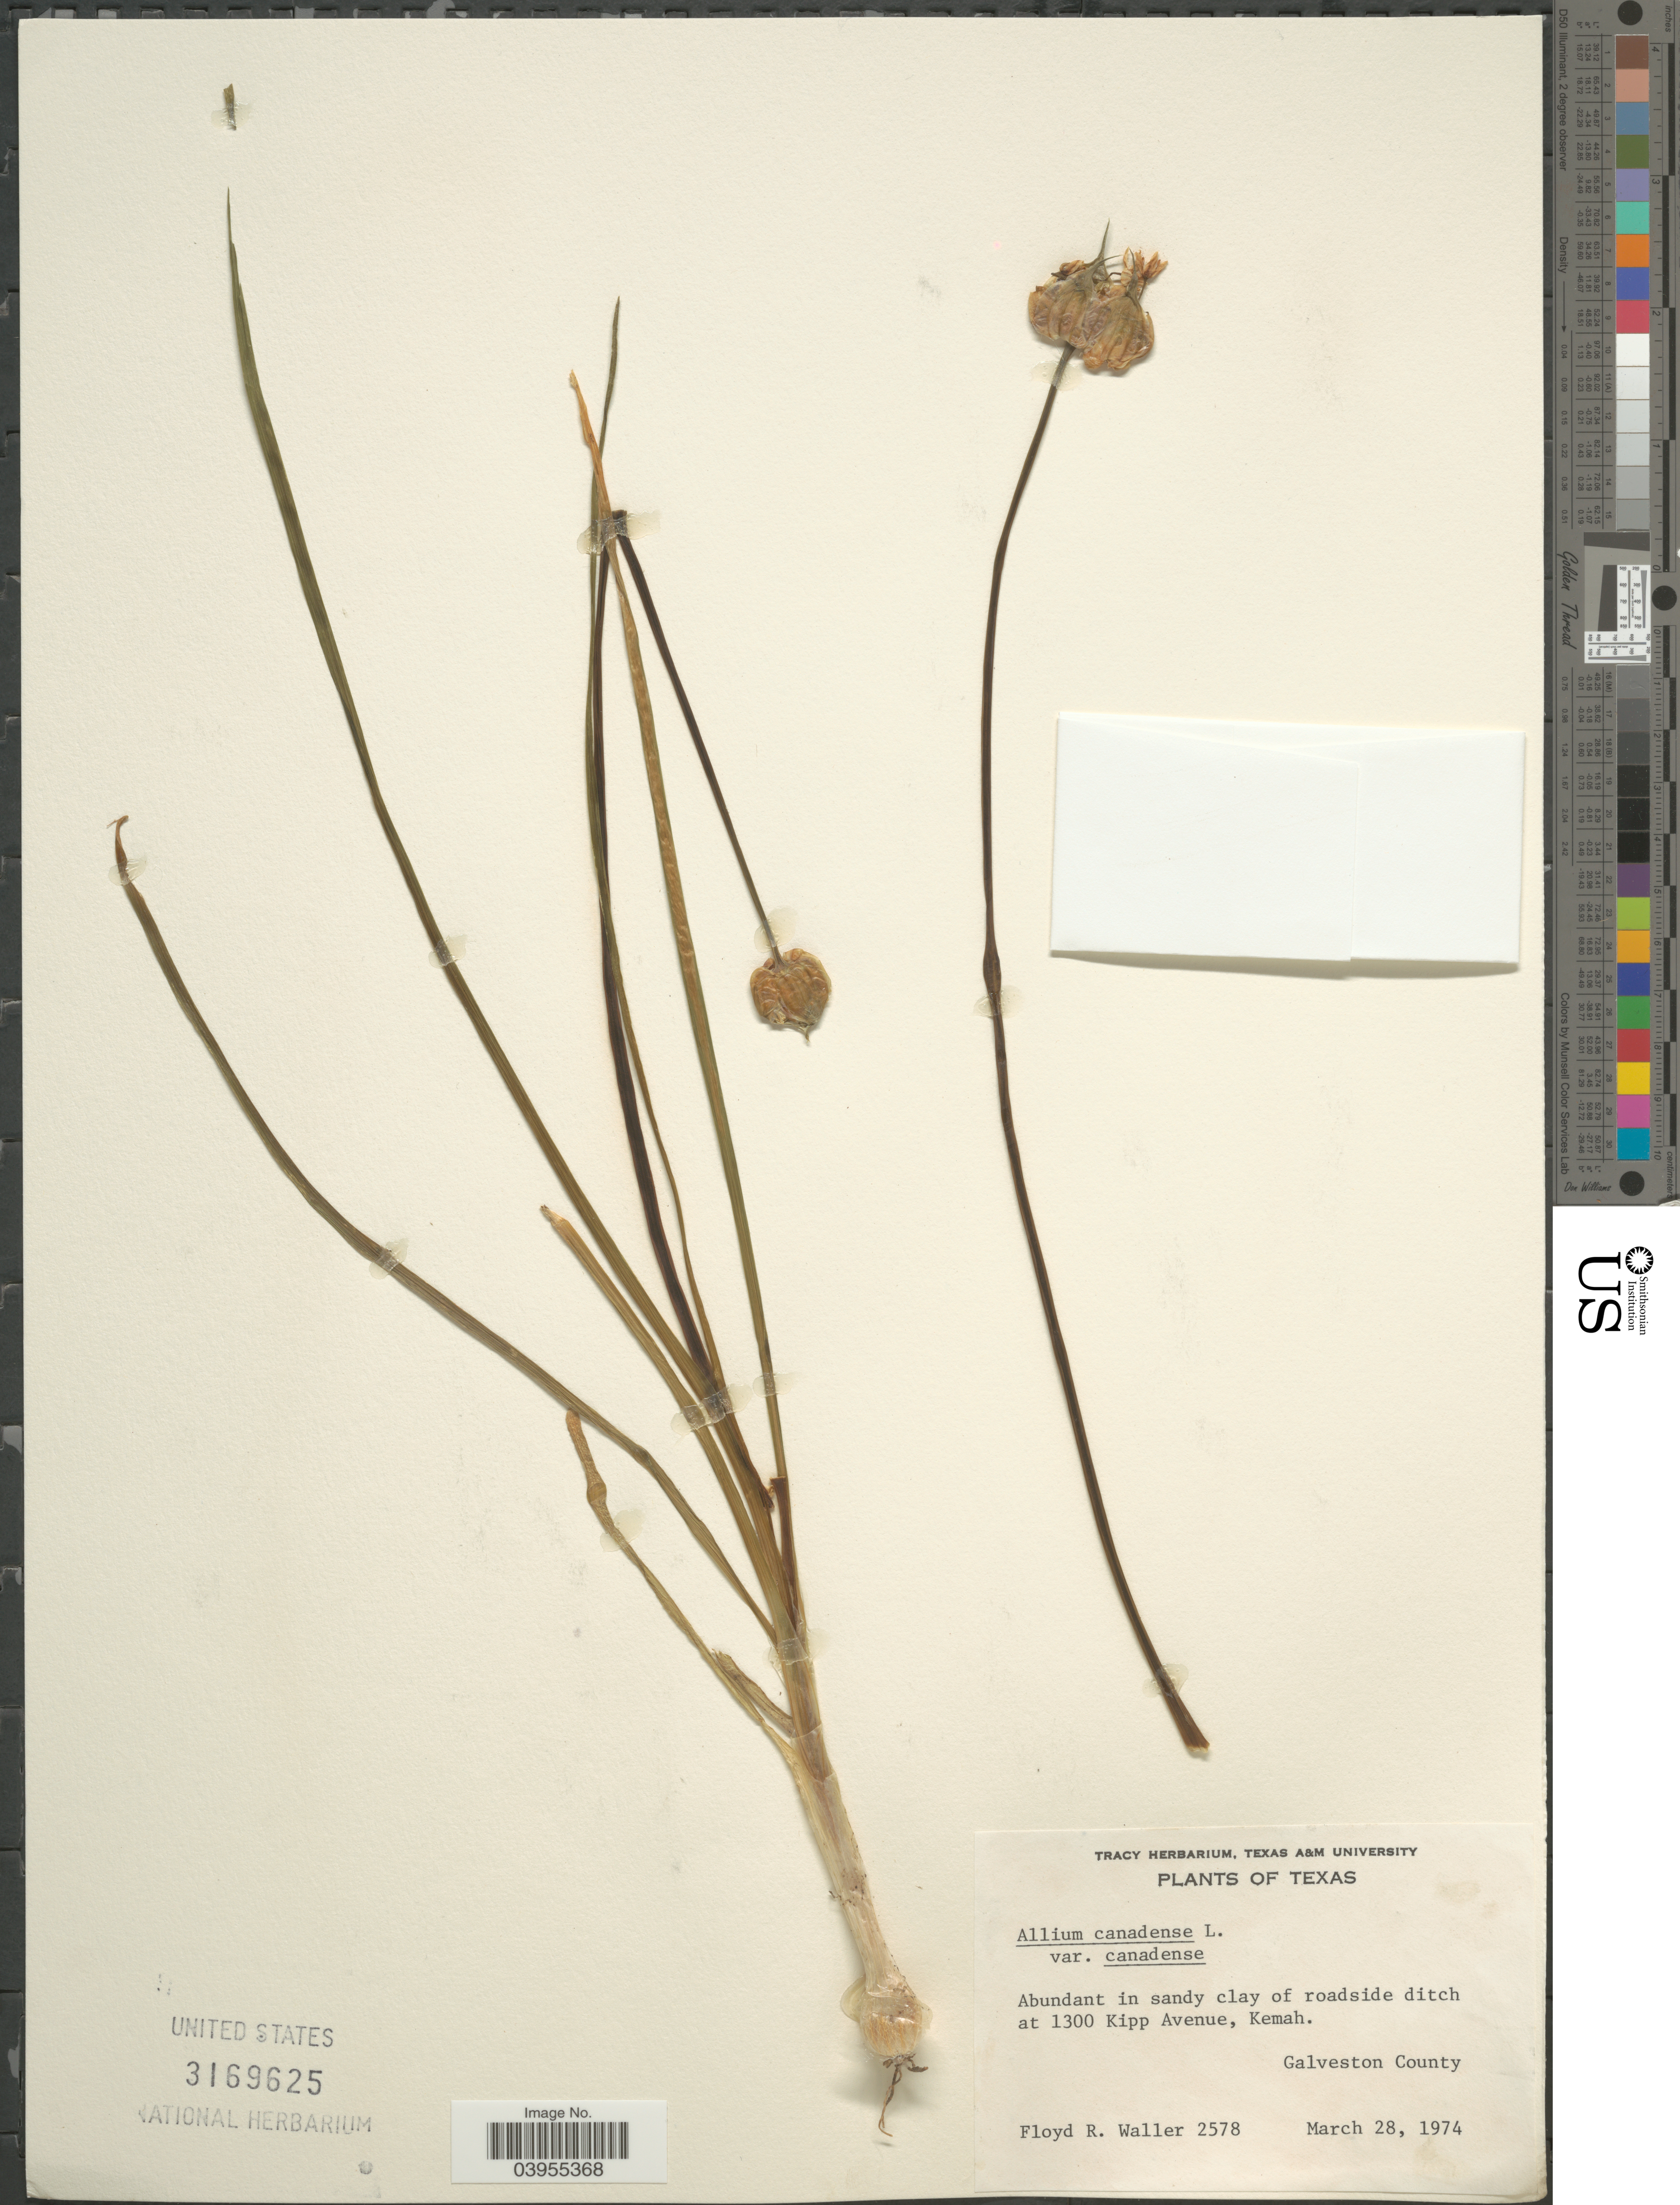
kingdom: Plantae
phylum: Tracheophyta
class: Liliopsida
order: Asparagales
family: Amaryllidaceae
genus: Allium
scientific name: Allium canadense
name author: L.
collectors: F. R. Waller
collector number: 2578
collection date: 1974-03-28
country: United States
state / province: Texas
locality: At 1300 Kipp Avenue, Kemah. Galveston County.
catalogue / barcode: US 3169625